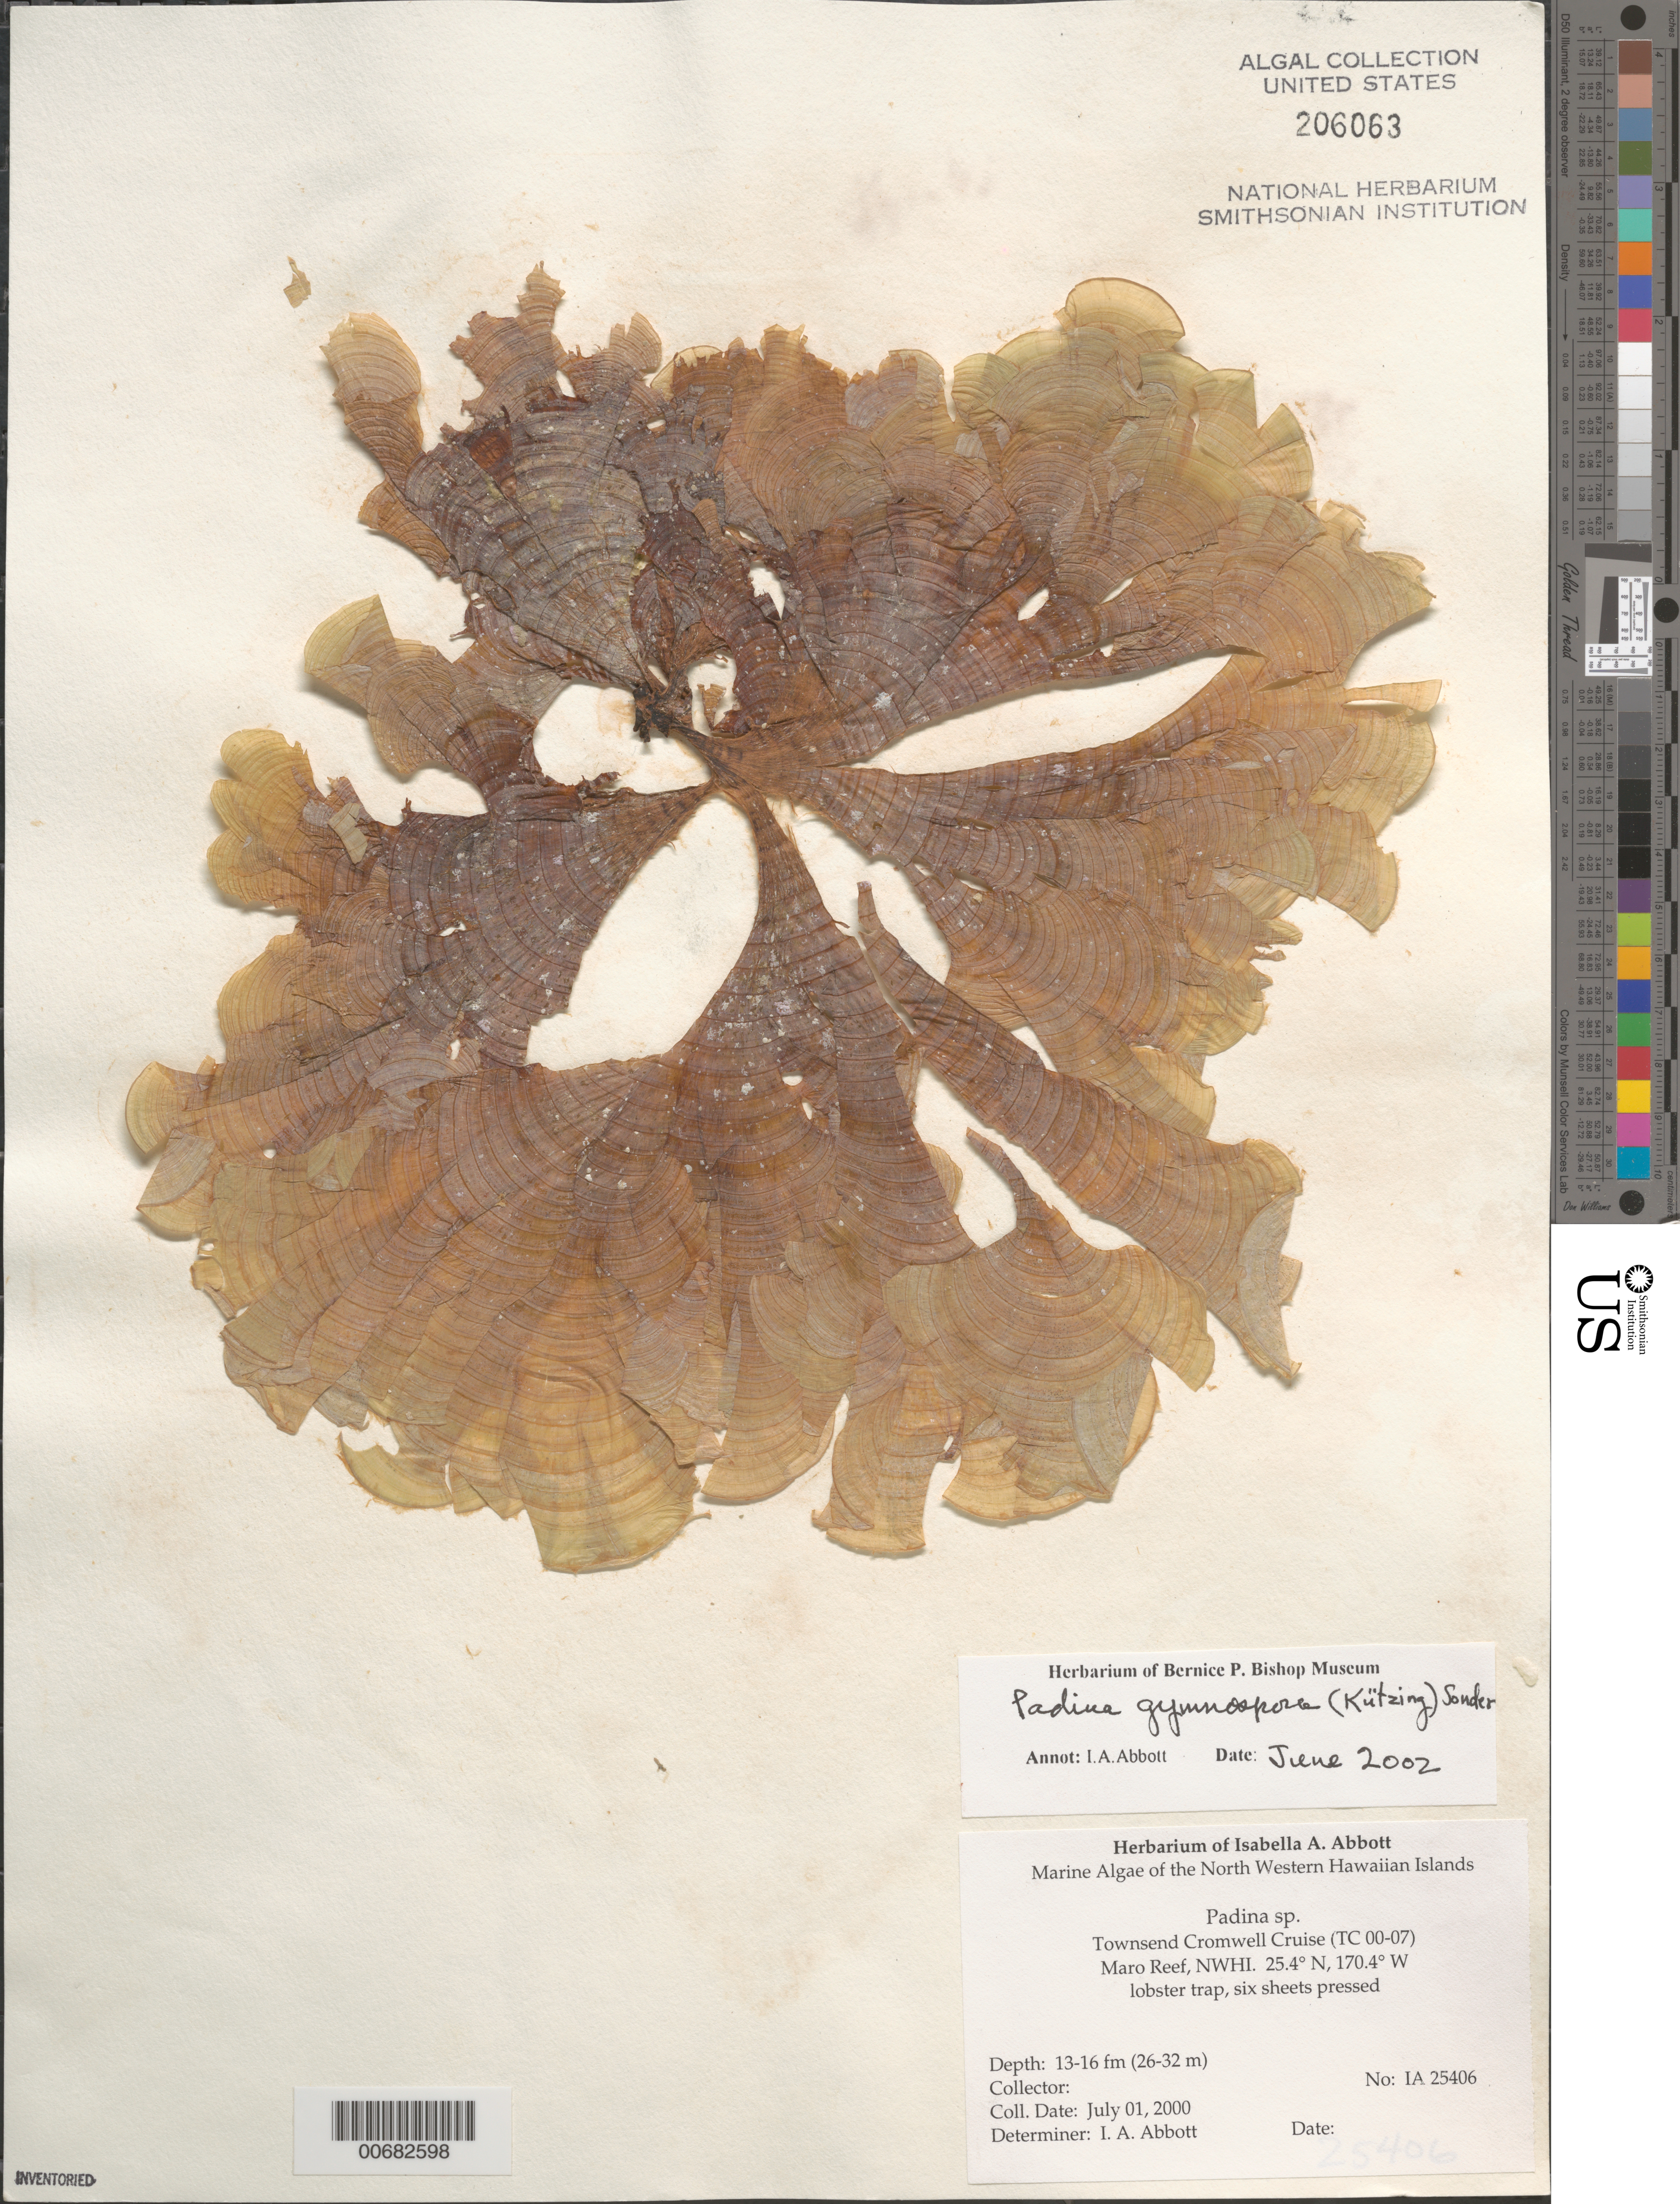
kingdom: Chromista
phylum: Ochrophyta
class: Phaeophyceae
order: Dictyotales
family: Dictyotaceae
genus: Padina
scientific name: Padina gymnospora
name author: (Kütz.) O.G. Sond.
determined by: Abbott, Isabella A.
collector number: IAA 25406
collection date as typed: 01 Jul 2000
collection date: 2000-07-01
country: United States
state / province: Hawaii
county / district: Honolulu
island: Maro Reef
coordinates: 25.4 N, 170.4 W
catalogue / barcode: US 206063